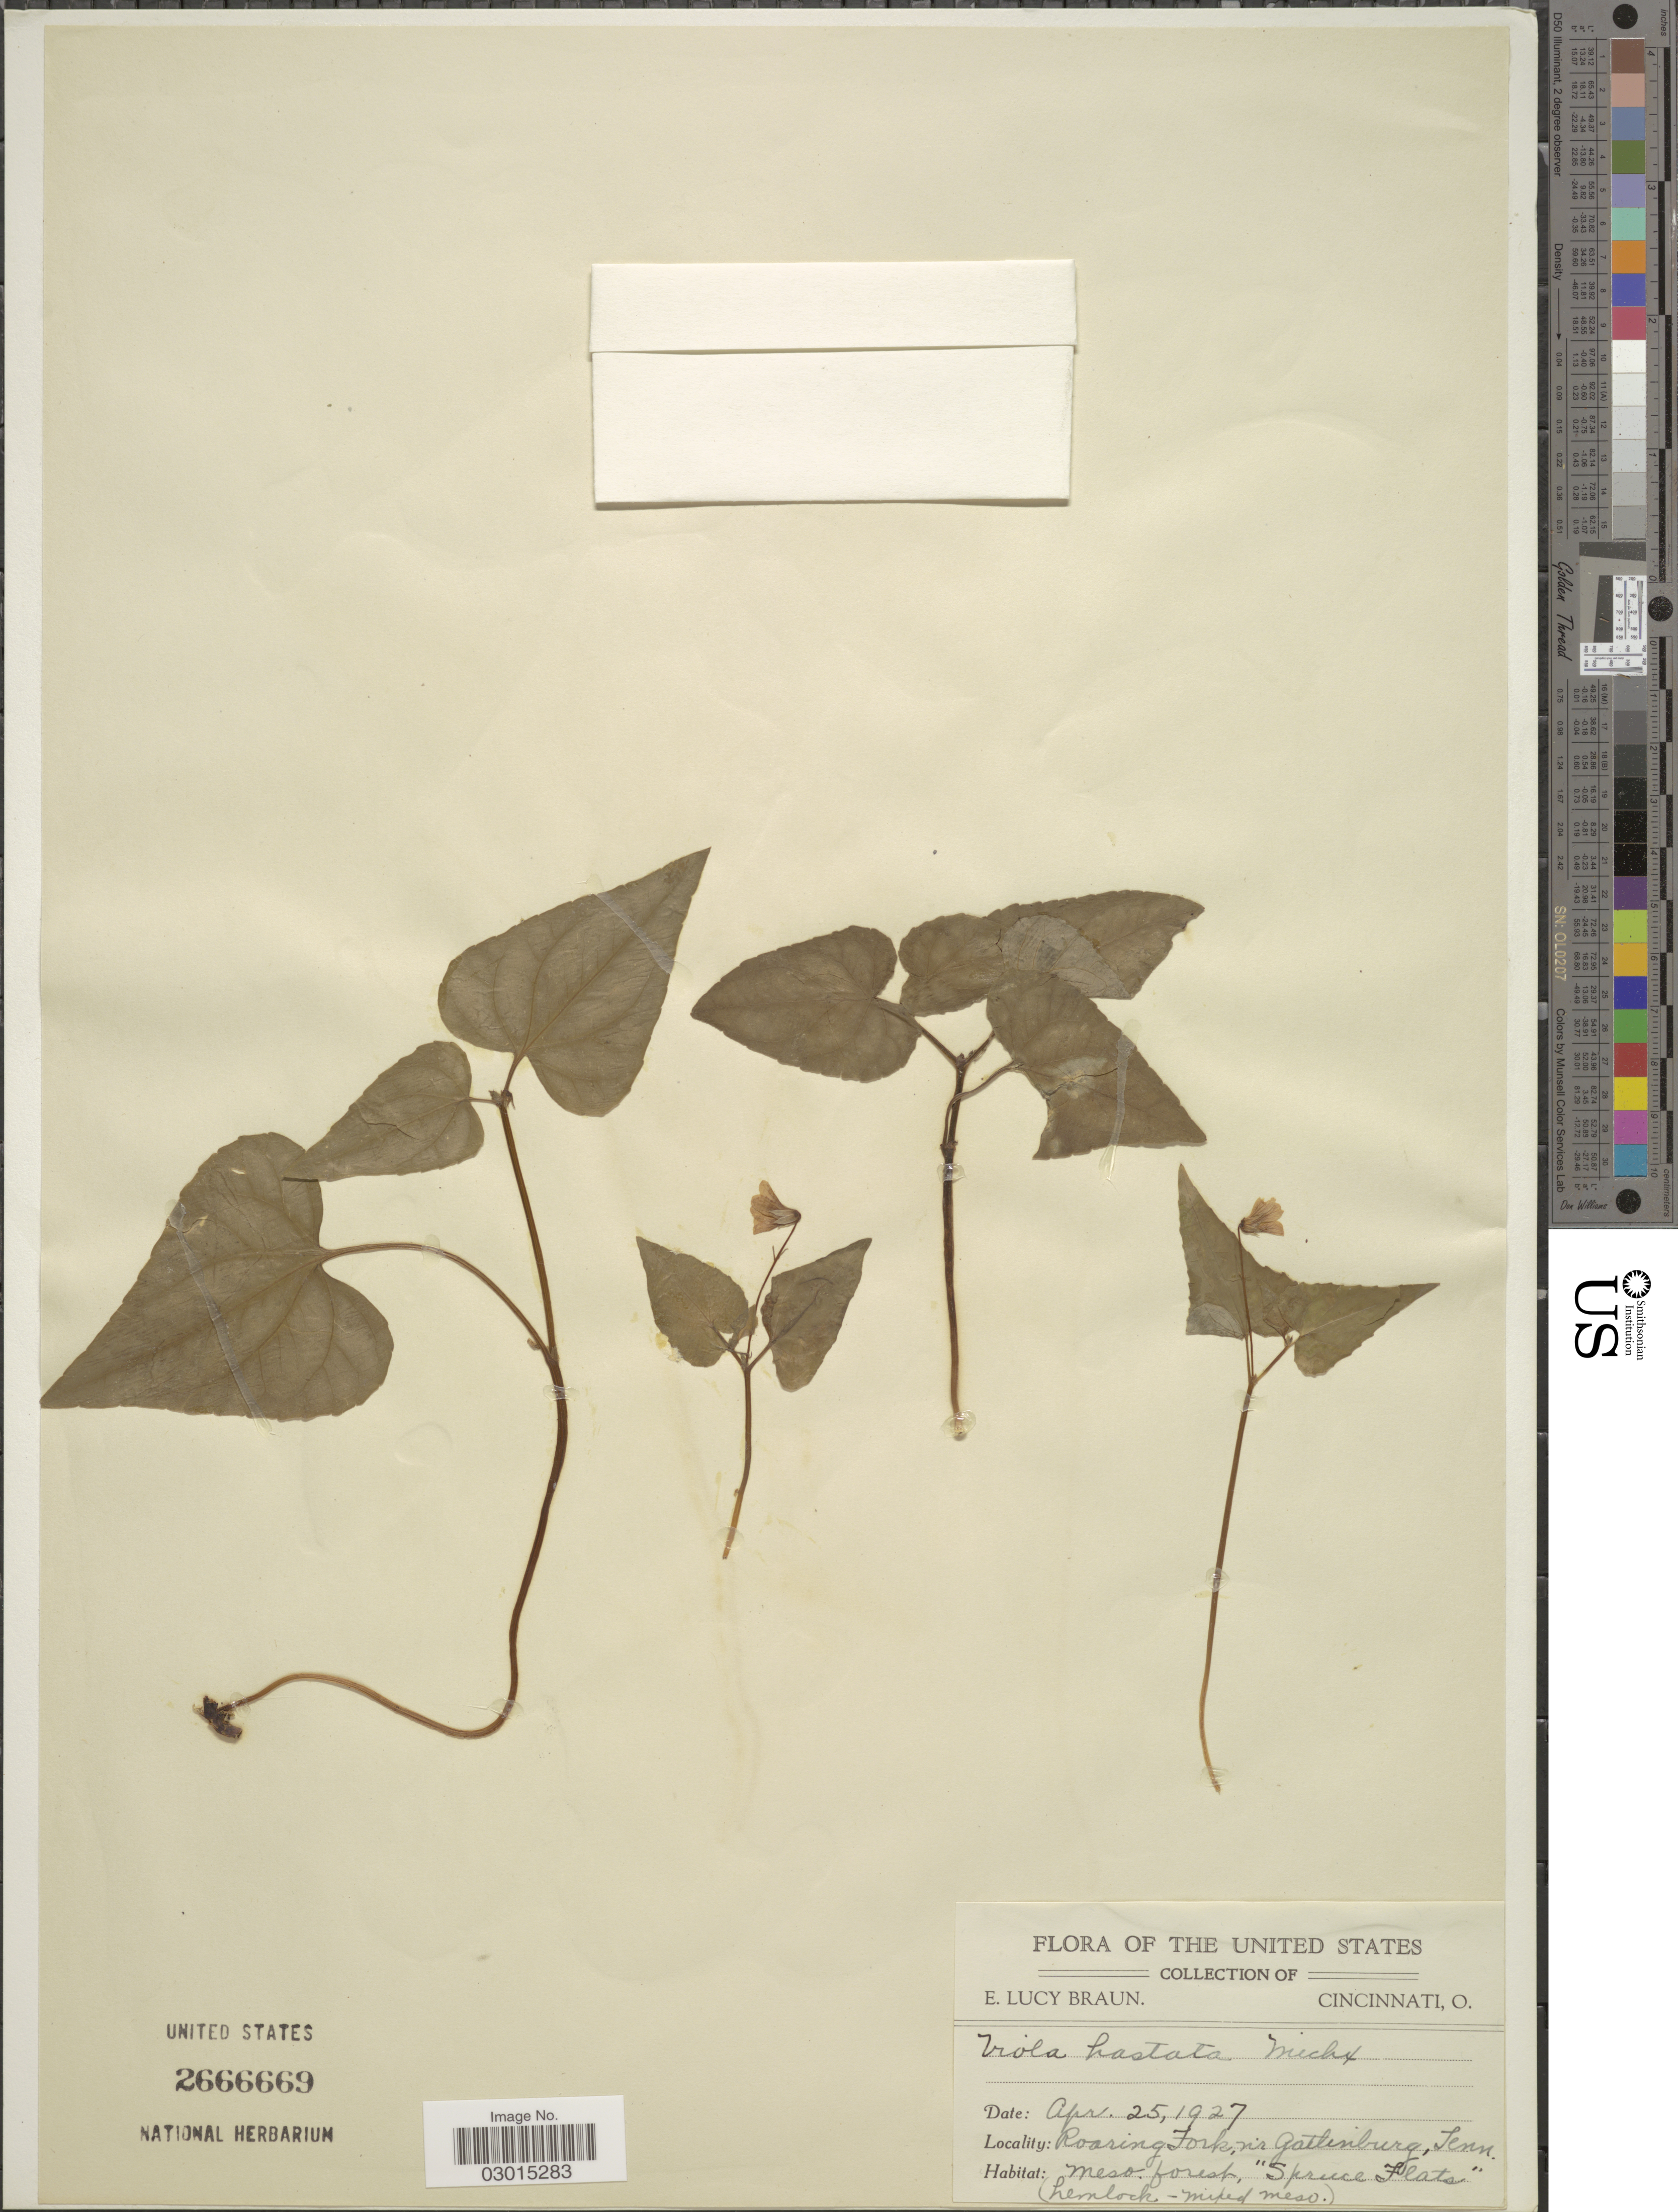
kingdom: Plantae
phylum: Tracheophyta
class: Magnoliopsida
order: Malpighiales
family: Violaceae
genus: Viola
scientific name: Viola hastata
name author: Michx.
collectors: E. L. Braun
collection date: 1927-04-25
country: United States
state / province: Tennessee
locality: Roaring Fork, n'r Gatlinburg, Tenn. Meso. forest, "Spruce Flats".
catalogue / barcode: US 2666669